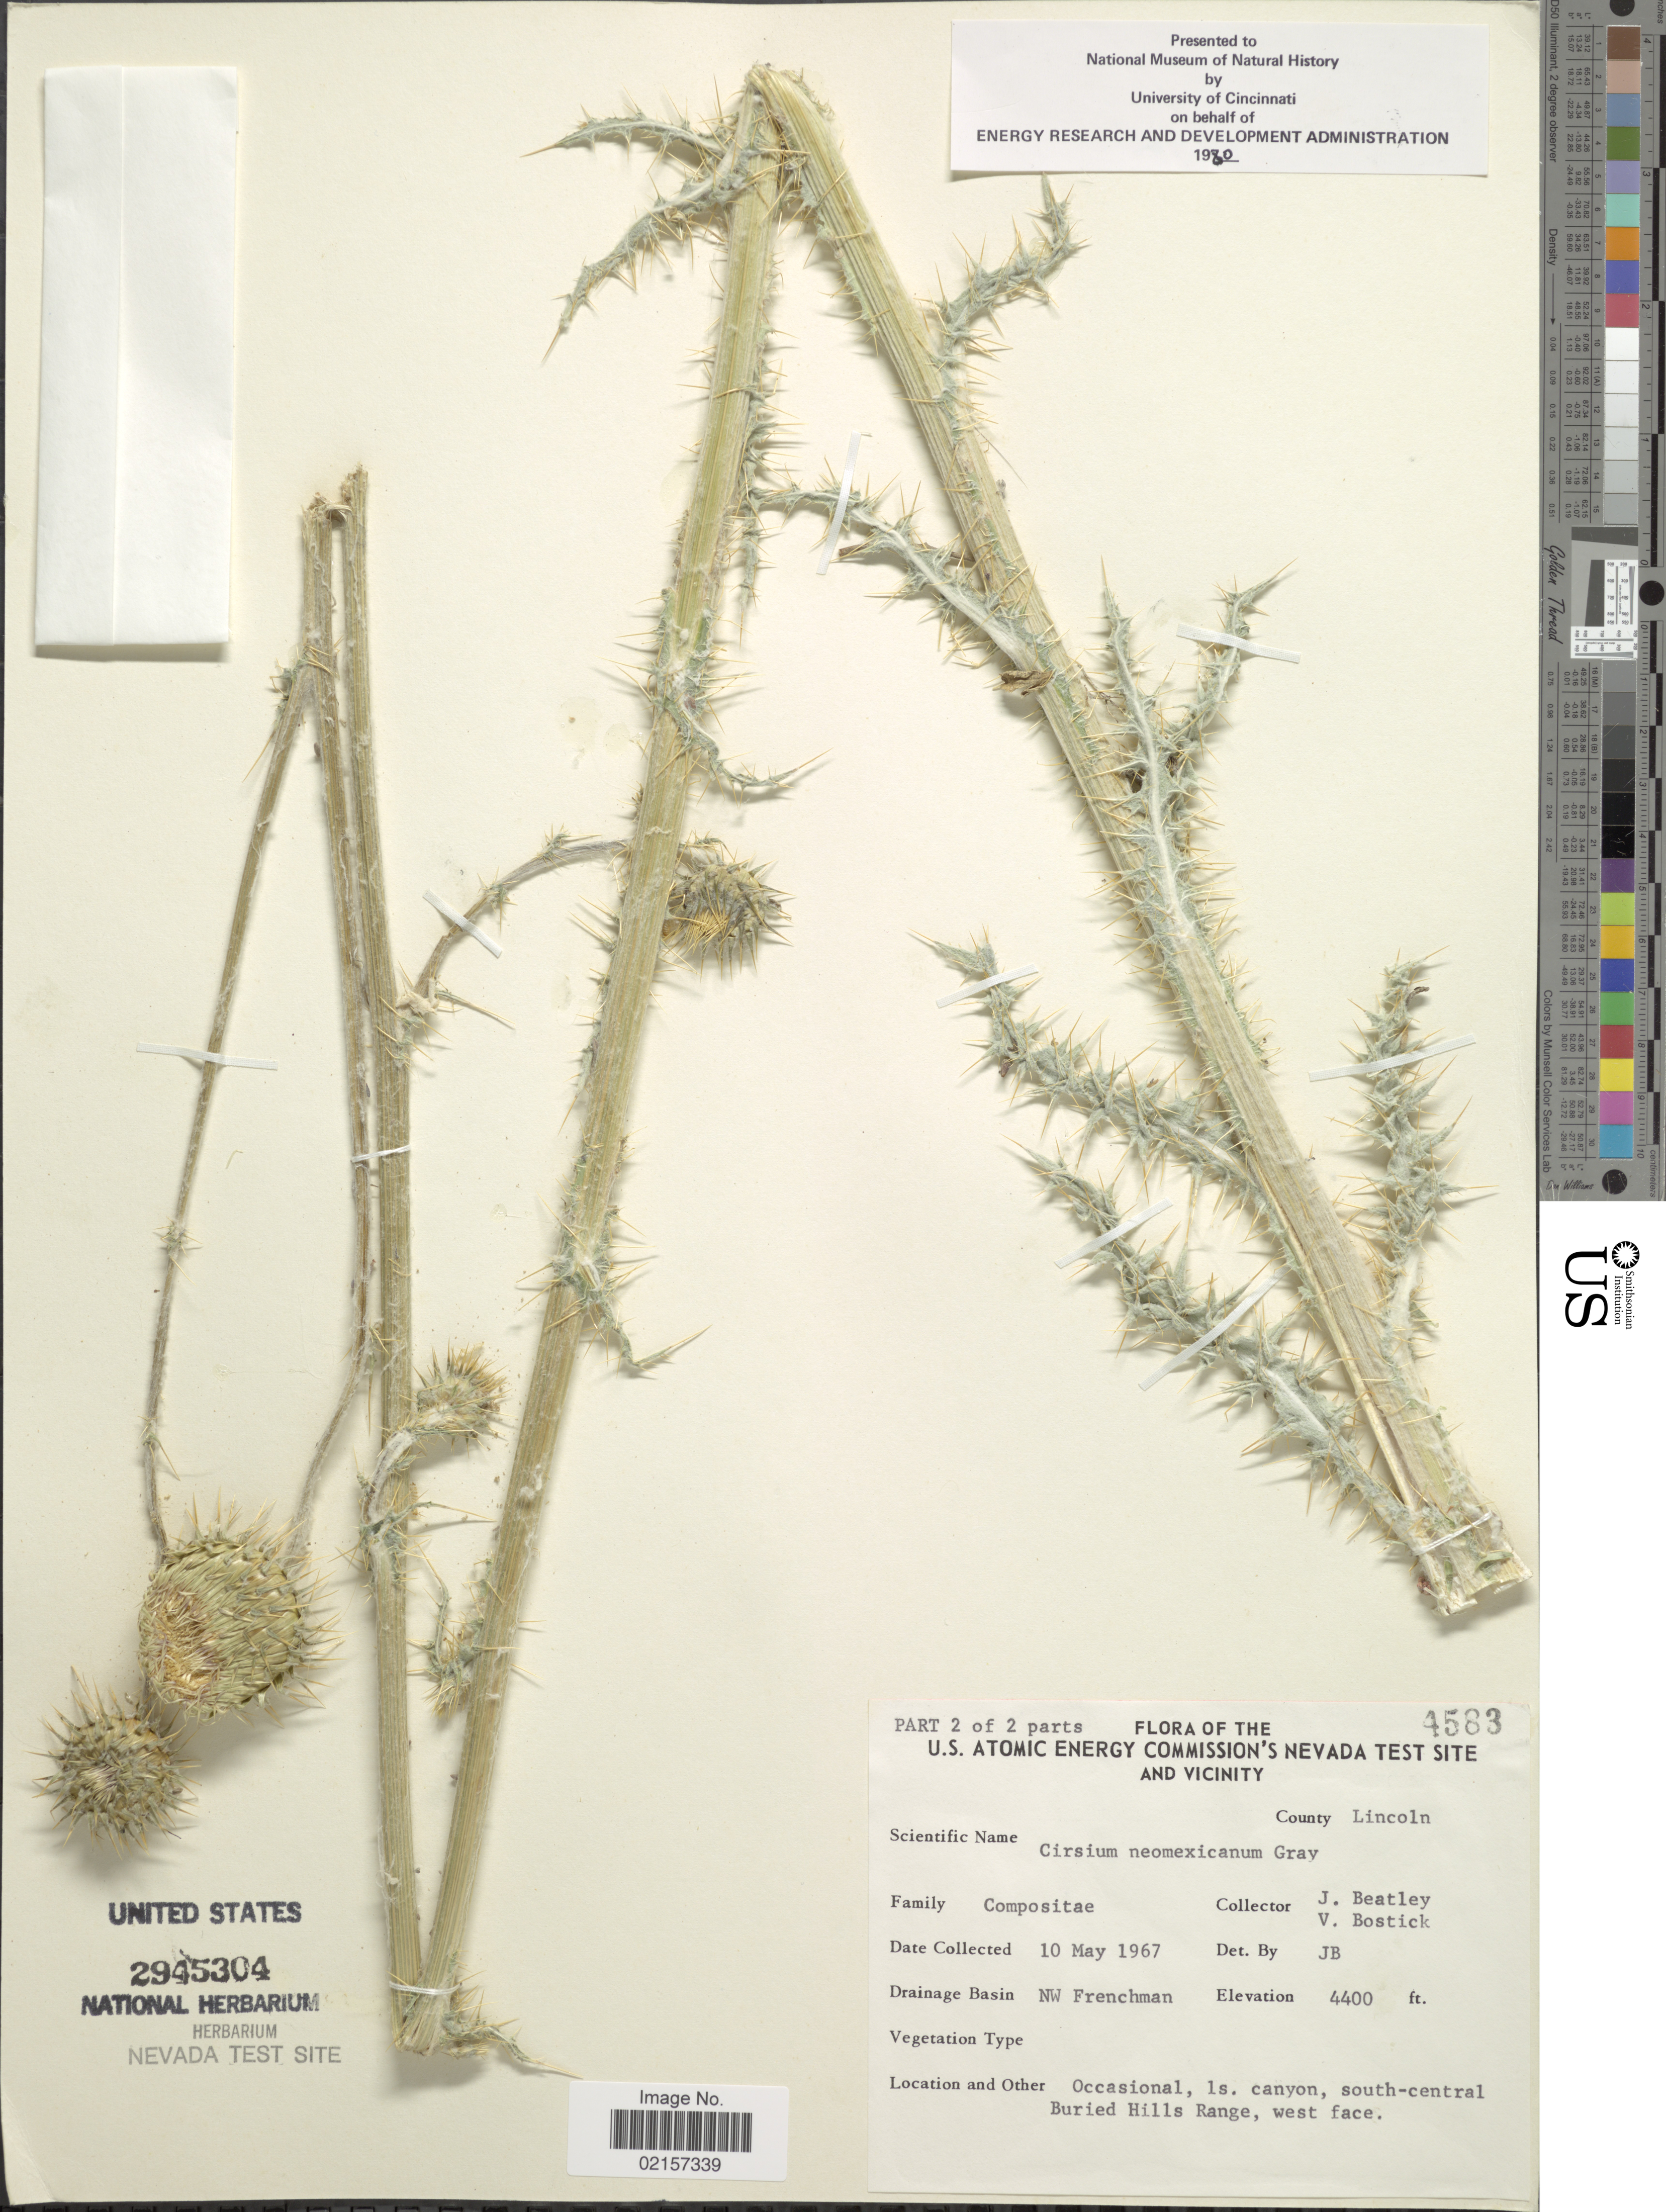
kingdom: Plantae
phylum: Tracheophyta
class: Magnoliopsida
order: Asterales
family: Asteraceae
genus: Cirsium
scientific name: Cirsium neomexicanum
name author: A. Gray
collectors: J. C. Beatley & V. Bostick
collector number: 4583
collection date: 1967-05-10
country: United States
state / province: Nevada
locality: U.S. Atomic Energy Commision's Nevada Test Site and vicinity, County Lincoln, NW Frenchman, occasional, ls. canyon, south-central Buried Hills Range, west face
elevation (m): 1341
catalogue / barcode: US 2945304